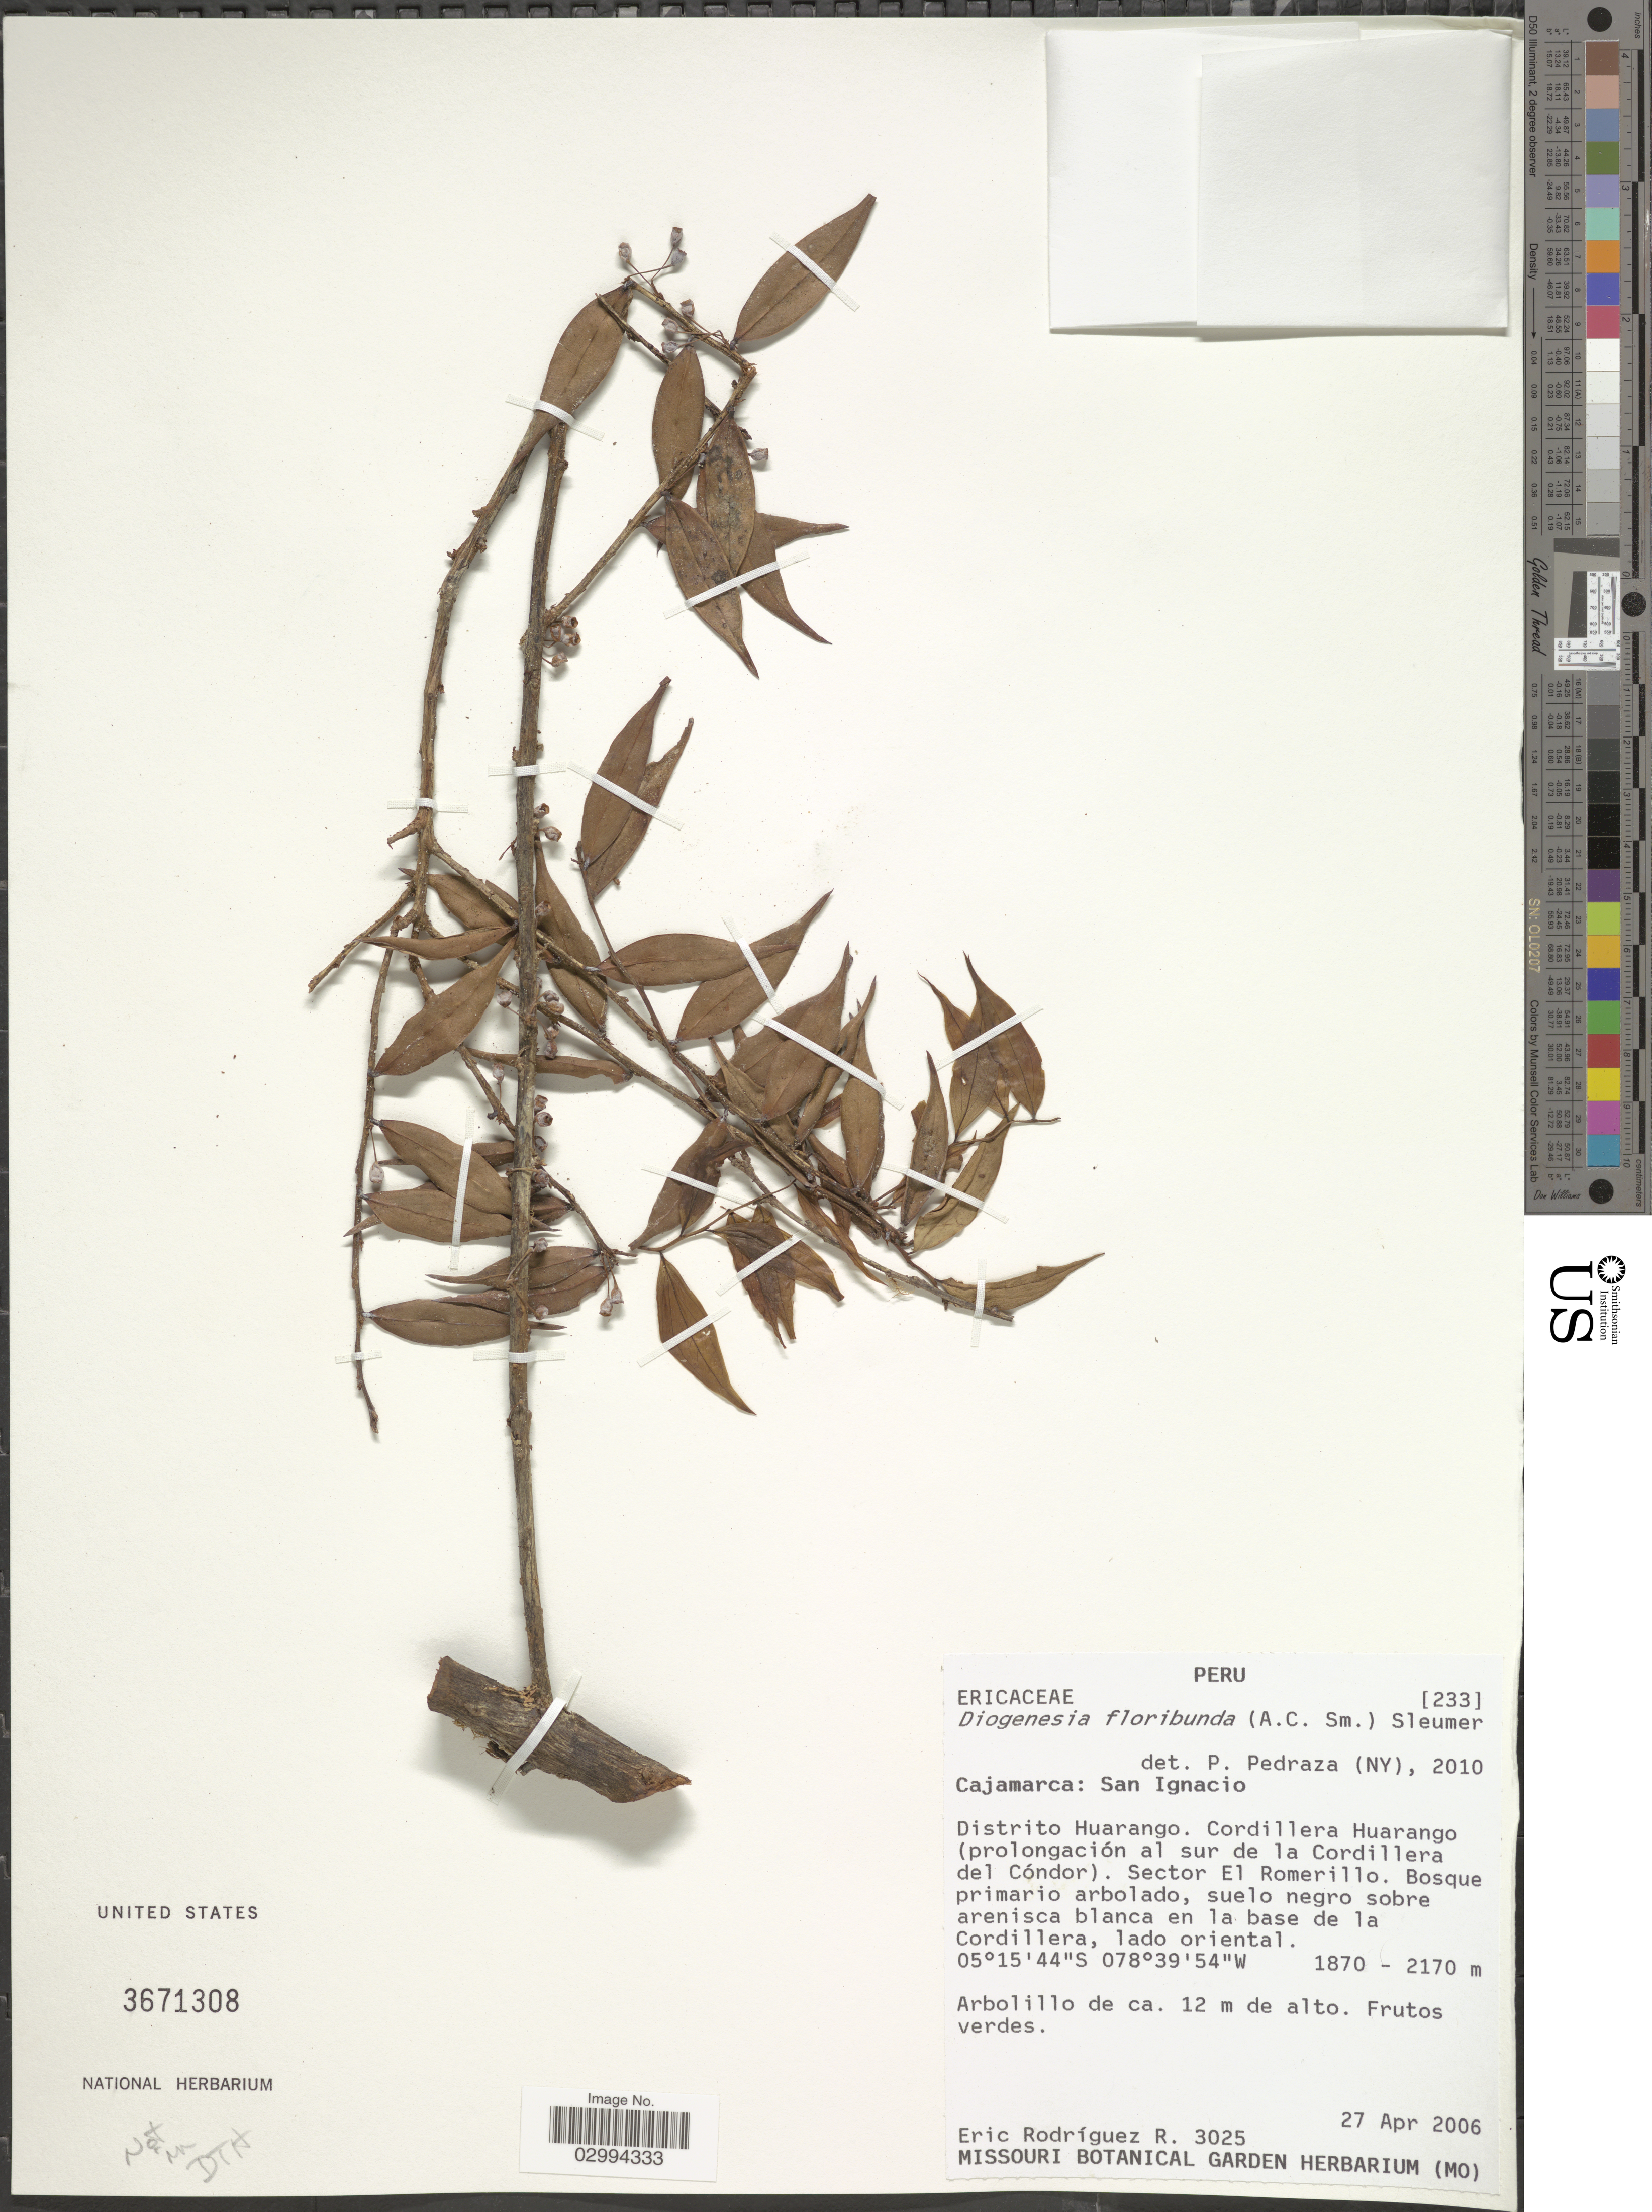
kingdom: Plantae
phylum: Tracheophyta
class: Magnoliopsida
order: Ericales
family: Ericaceae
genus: Diogenesia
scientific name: Diogenesia floribunda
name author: (A.C. Sm.) Sleumer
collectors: E. F. Rodrignez R.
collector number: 3025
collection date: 2006-04-27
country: Peru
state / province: Cajamarca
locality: San Ignacio. Distrito Huarango. Cordillera Huarango (prolongación al sur de la Cordillera del Cóndor). Sector El Romerillo.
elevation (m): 1870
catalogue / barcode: US 3671308